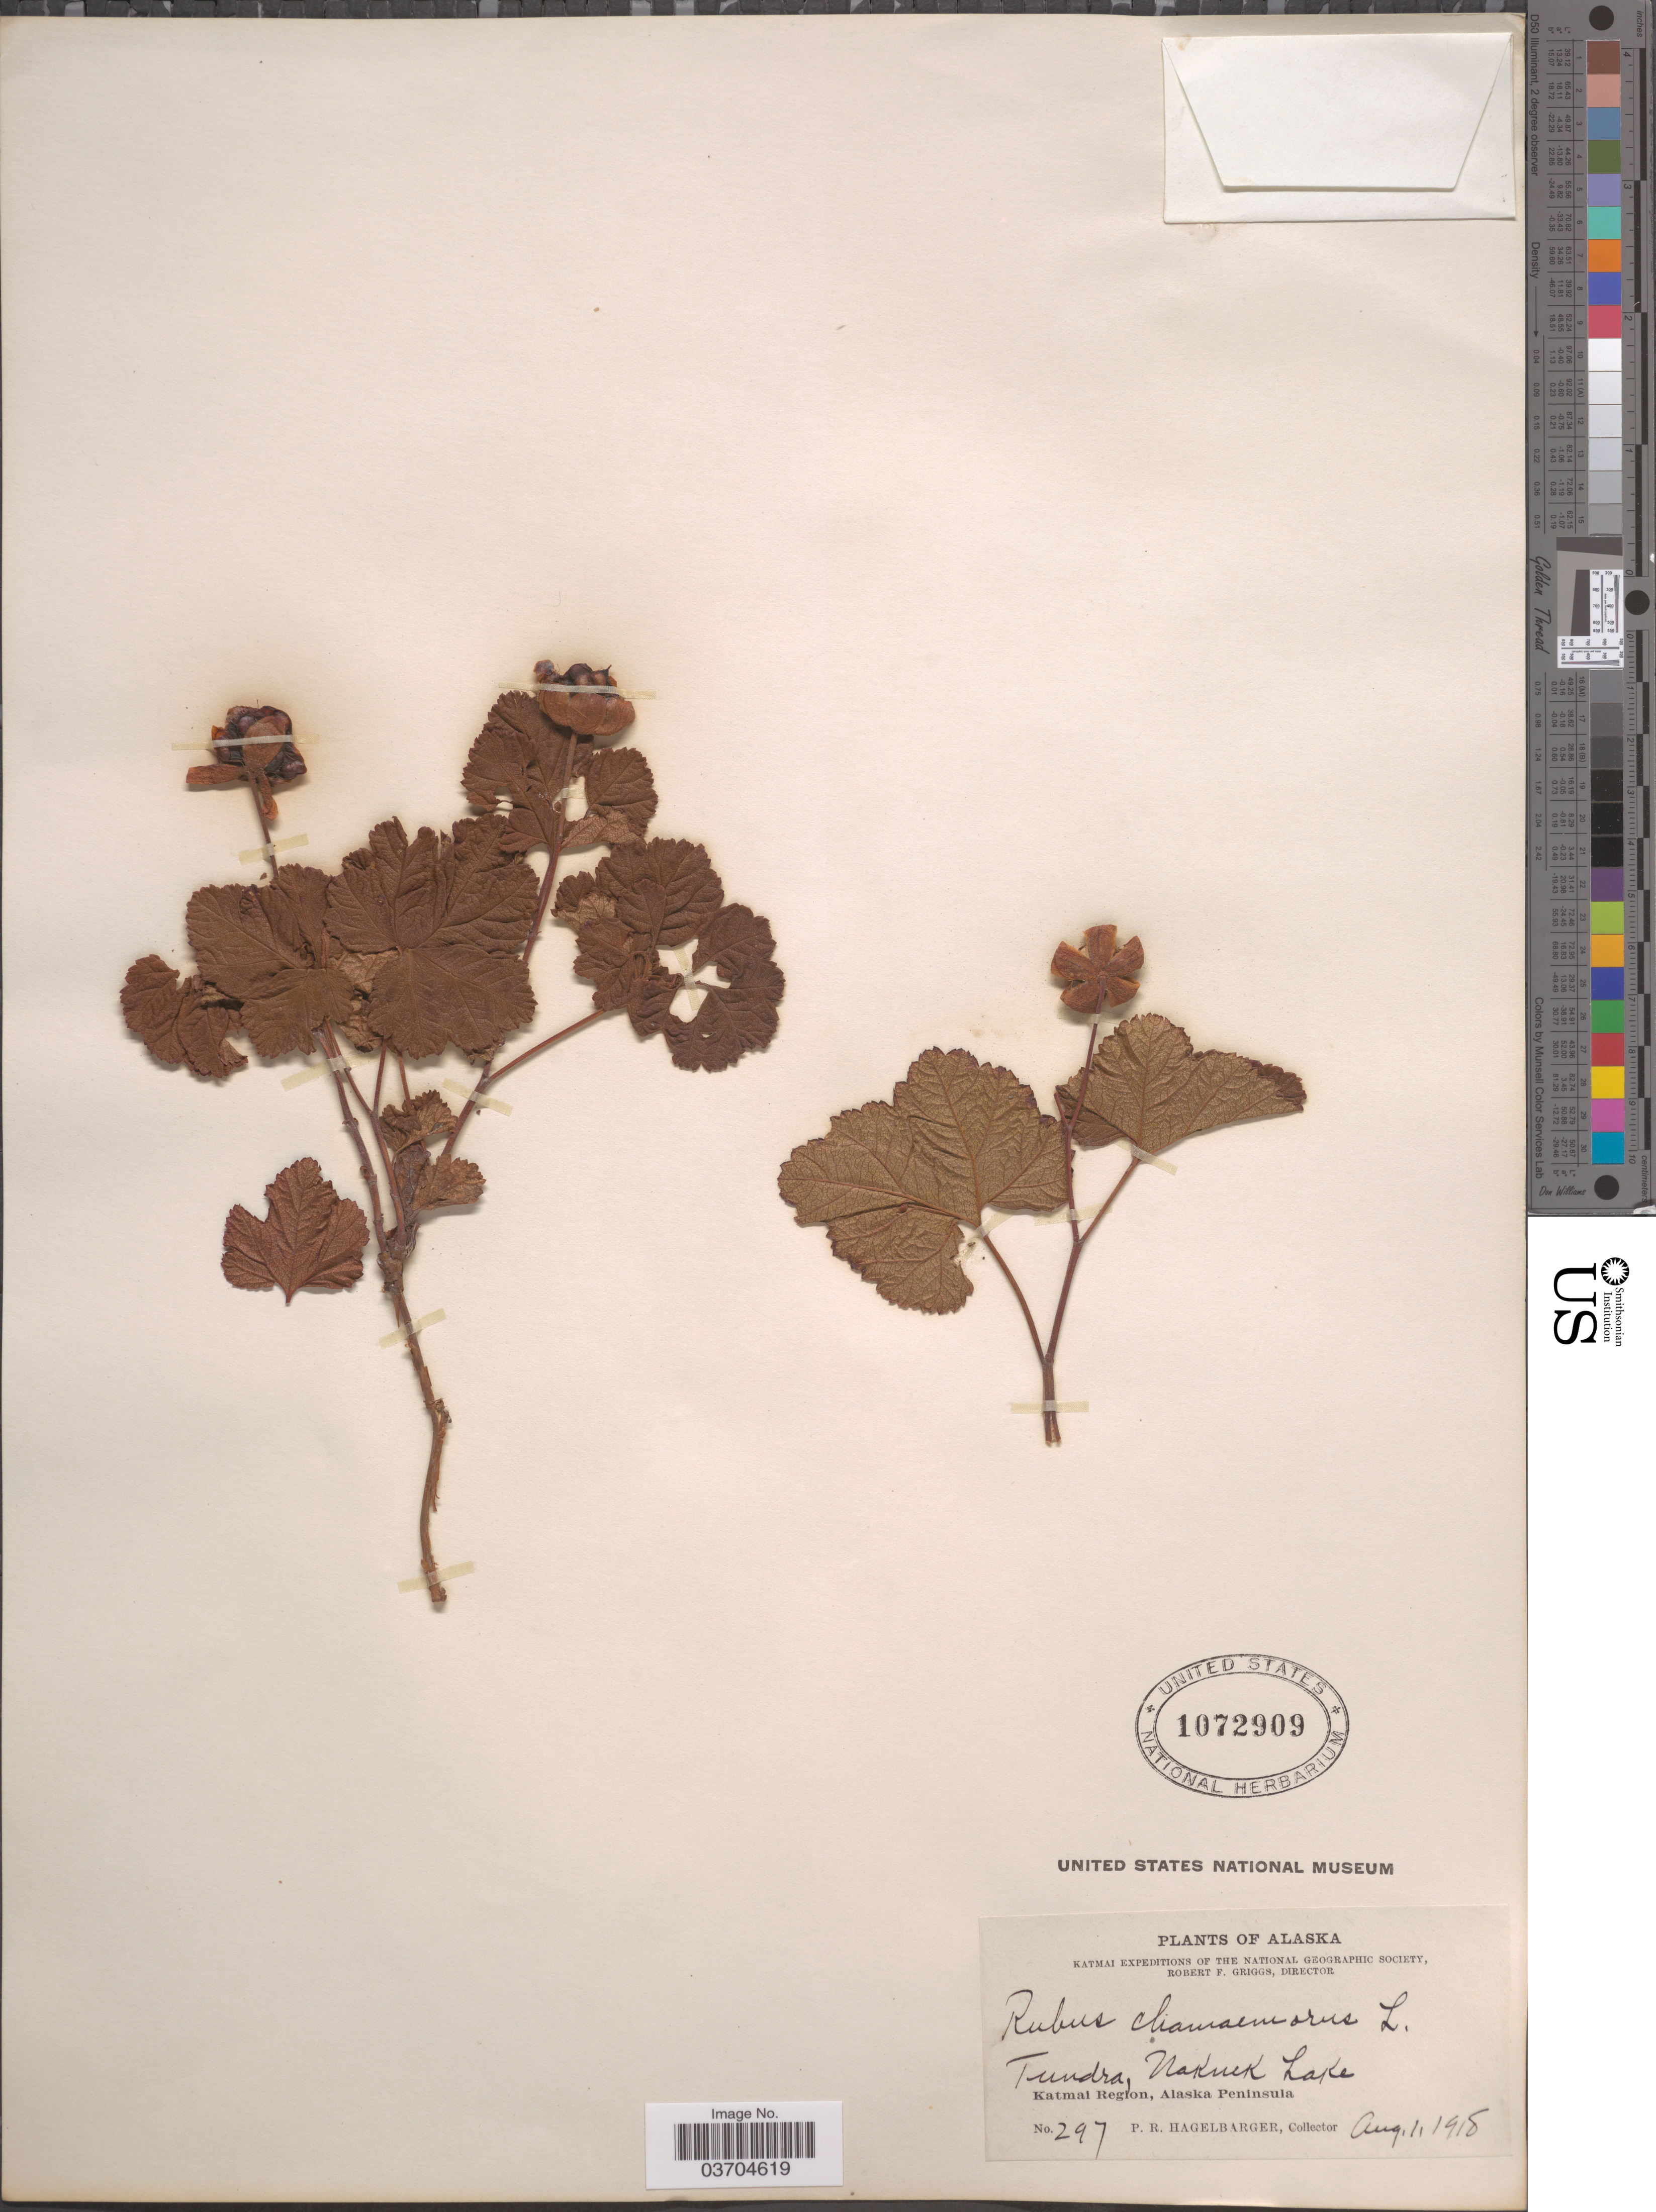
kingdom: Plantae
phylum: Tracheophyta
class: Magnoliopsida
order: Rosales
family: Rosaceae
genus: Rubus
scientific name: Rubus chamaemorus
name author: L.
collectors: P. Hagelbarger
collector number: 297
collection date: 1918-08-01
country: United States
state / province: Alaska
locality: Katmai. Naknek Lake. Katmai Region, Alaska Peninsula.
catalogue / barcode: US 1072909